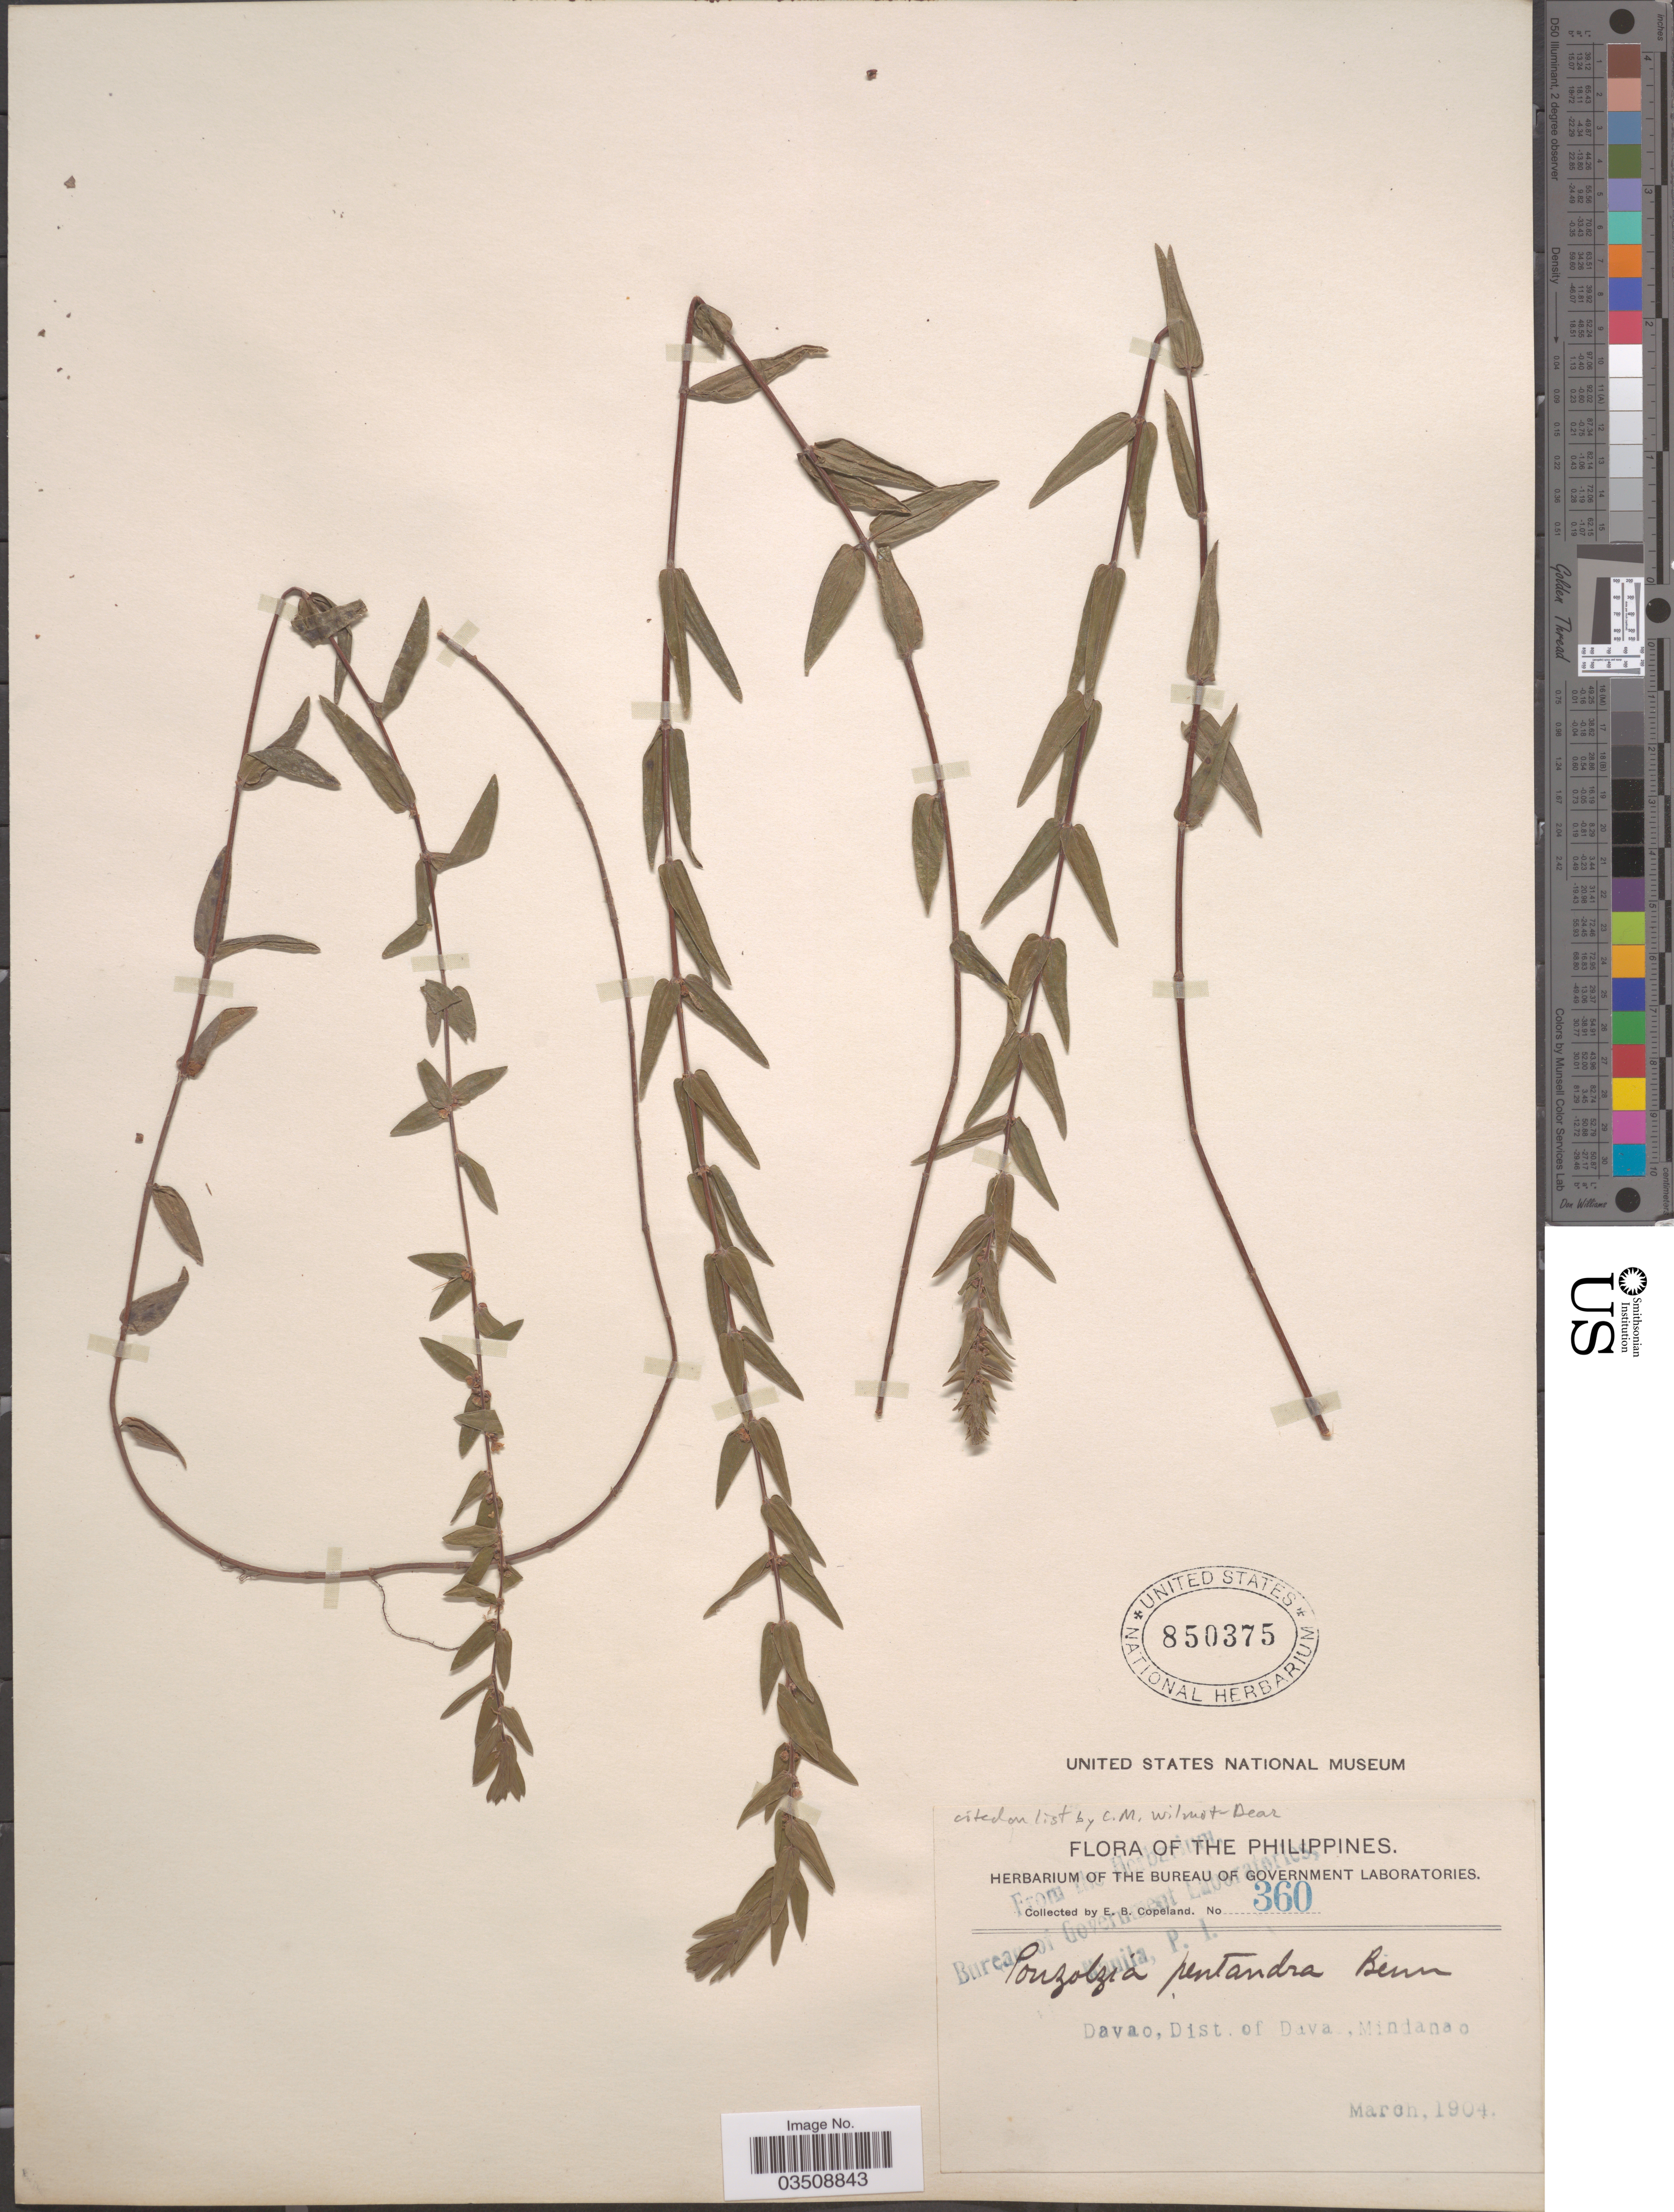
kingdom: Plantae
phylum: Tracheophyta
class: Magnoliopsida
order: Rosales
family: Urticaceae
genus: Gonostegia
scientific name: Gonostegia pentandra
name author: (Roxb.) Miq.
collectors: E. B. Copeland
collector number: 360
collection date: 1904-03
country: Philippines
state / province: Davao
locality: Dist. of Dava, Mindanao.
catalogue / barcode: US 850375